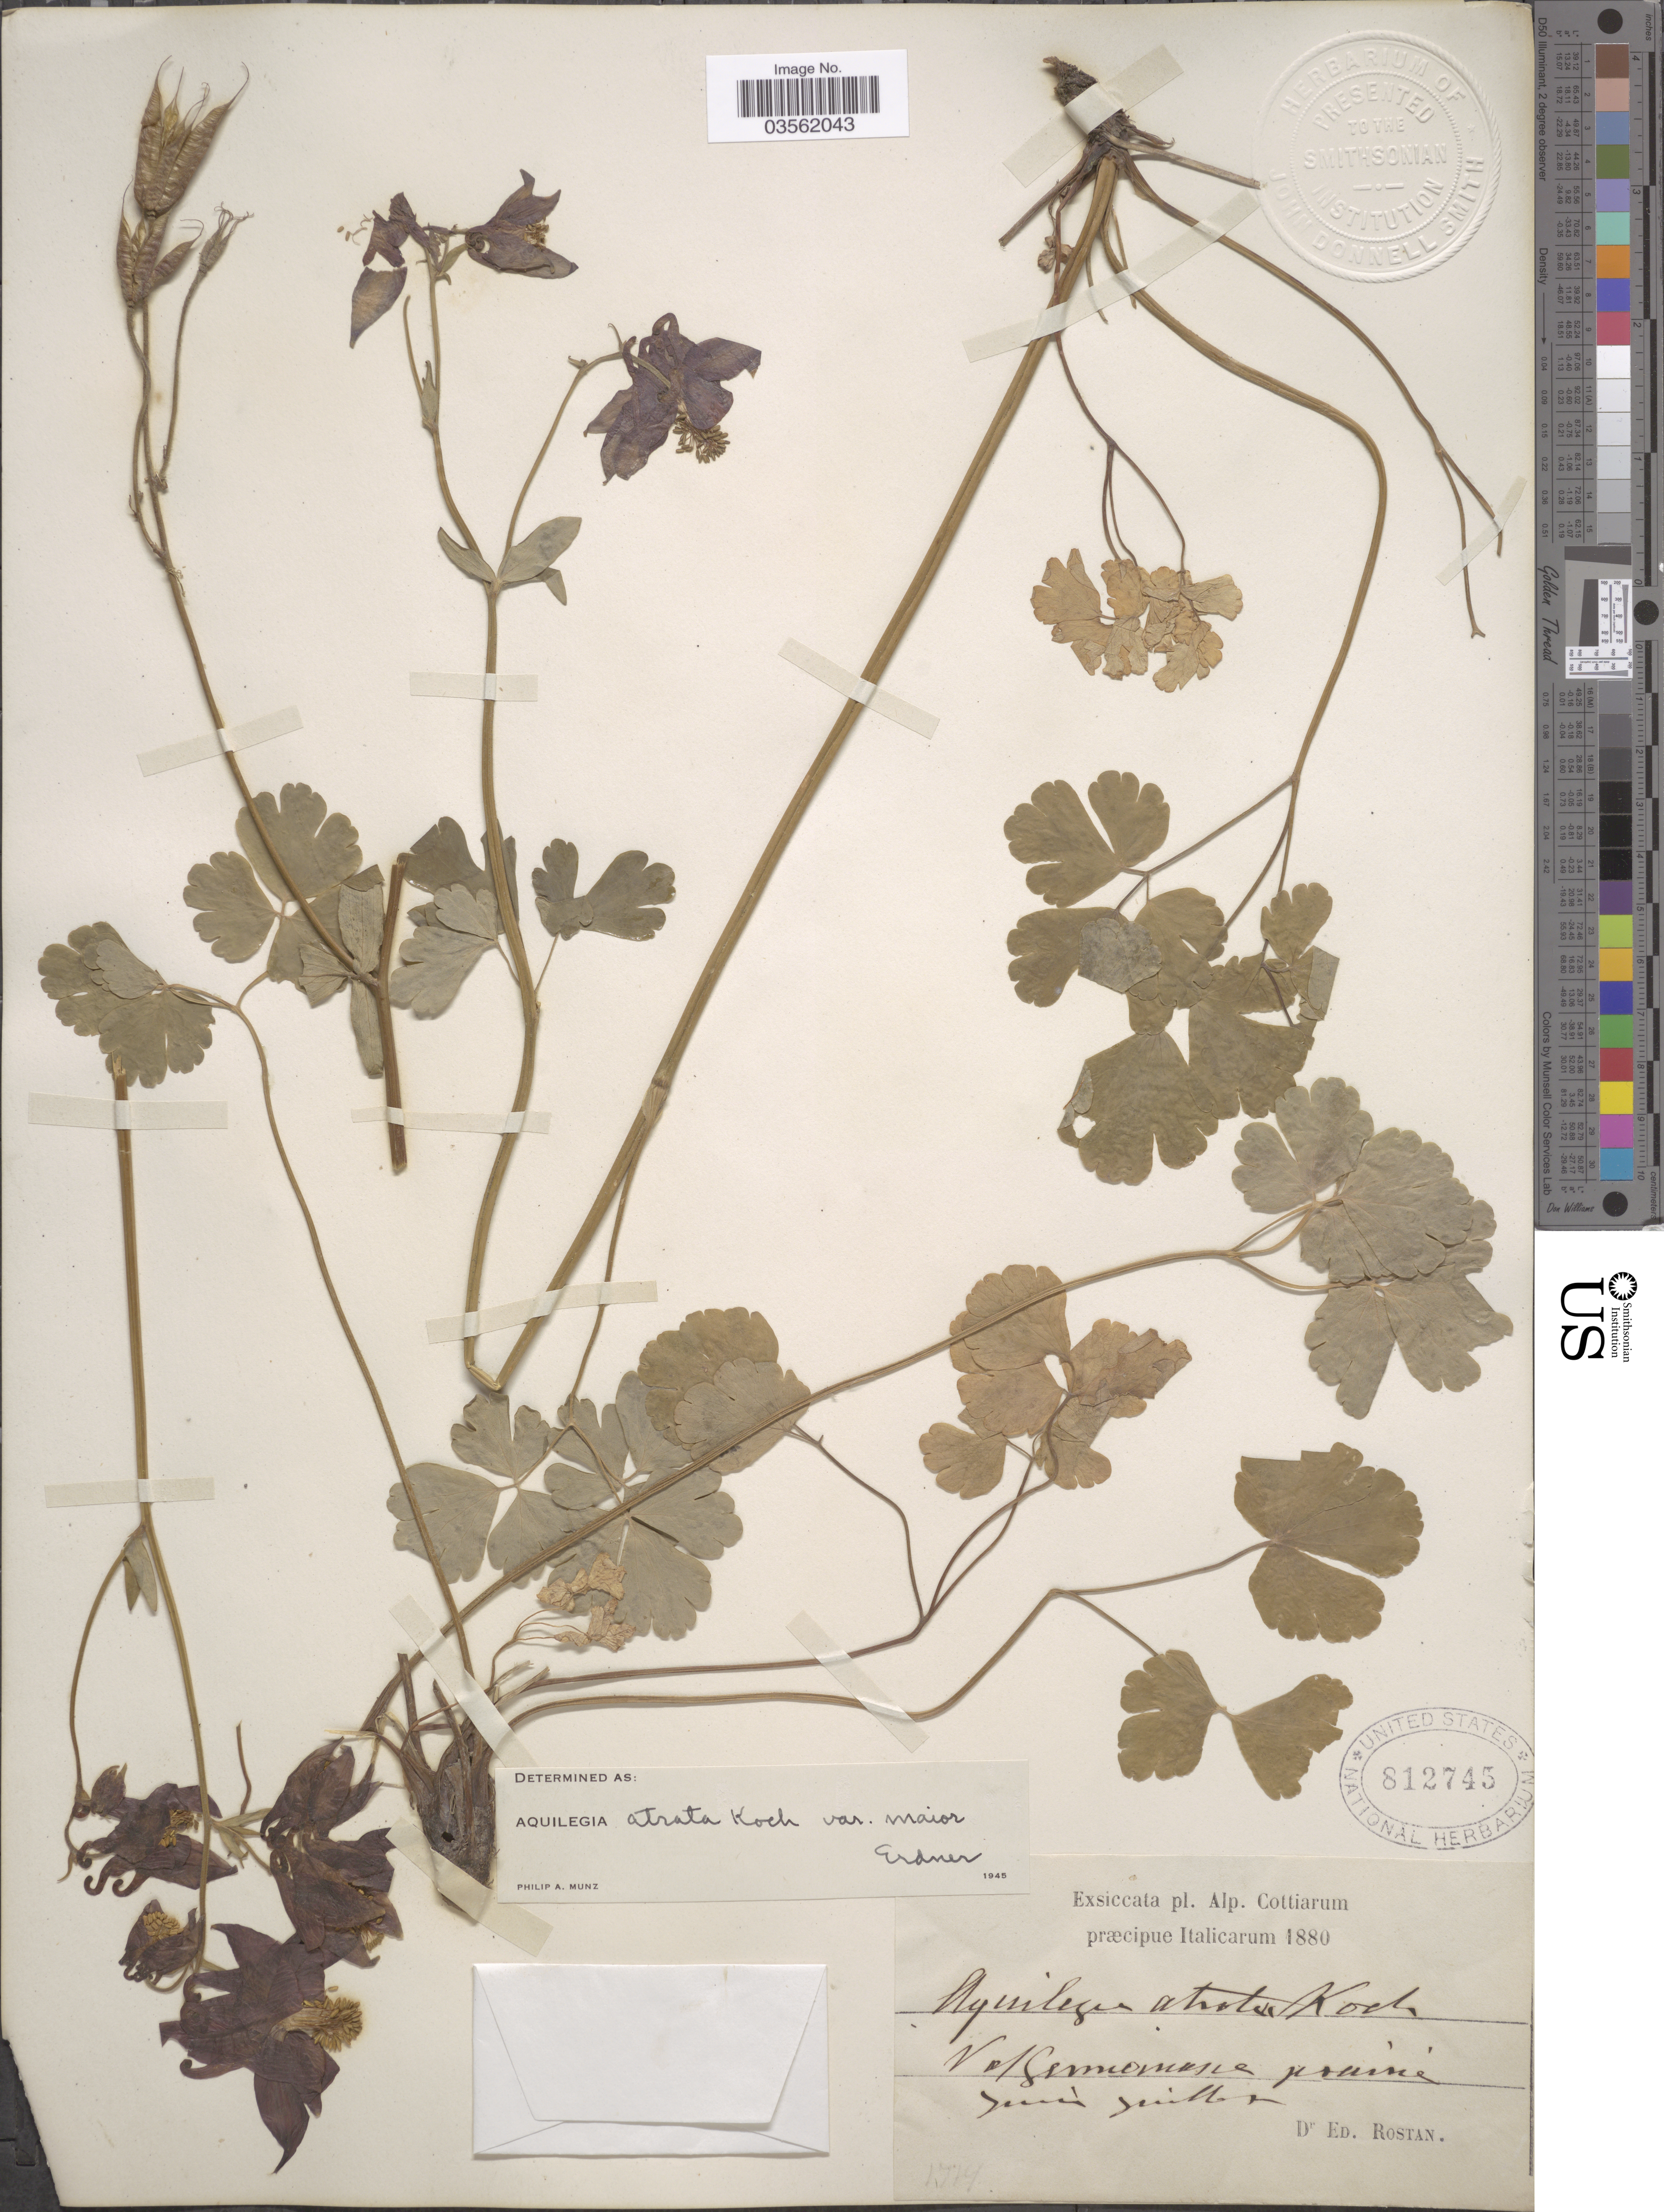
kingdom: Plantae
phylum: Tracheophyta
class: Magnoliopsida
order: Ranunculales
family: Ranunculaceae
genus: Aquilegia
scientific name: Aquilegia atrata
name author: Koch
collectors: E. Rostan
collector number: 1714*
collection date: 1880-06/1880-07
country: Italy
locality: Alp. Cottiarum præcipue Italicarum. Val Gemomare prairie. [interpreted]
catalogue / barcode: US 812745